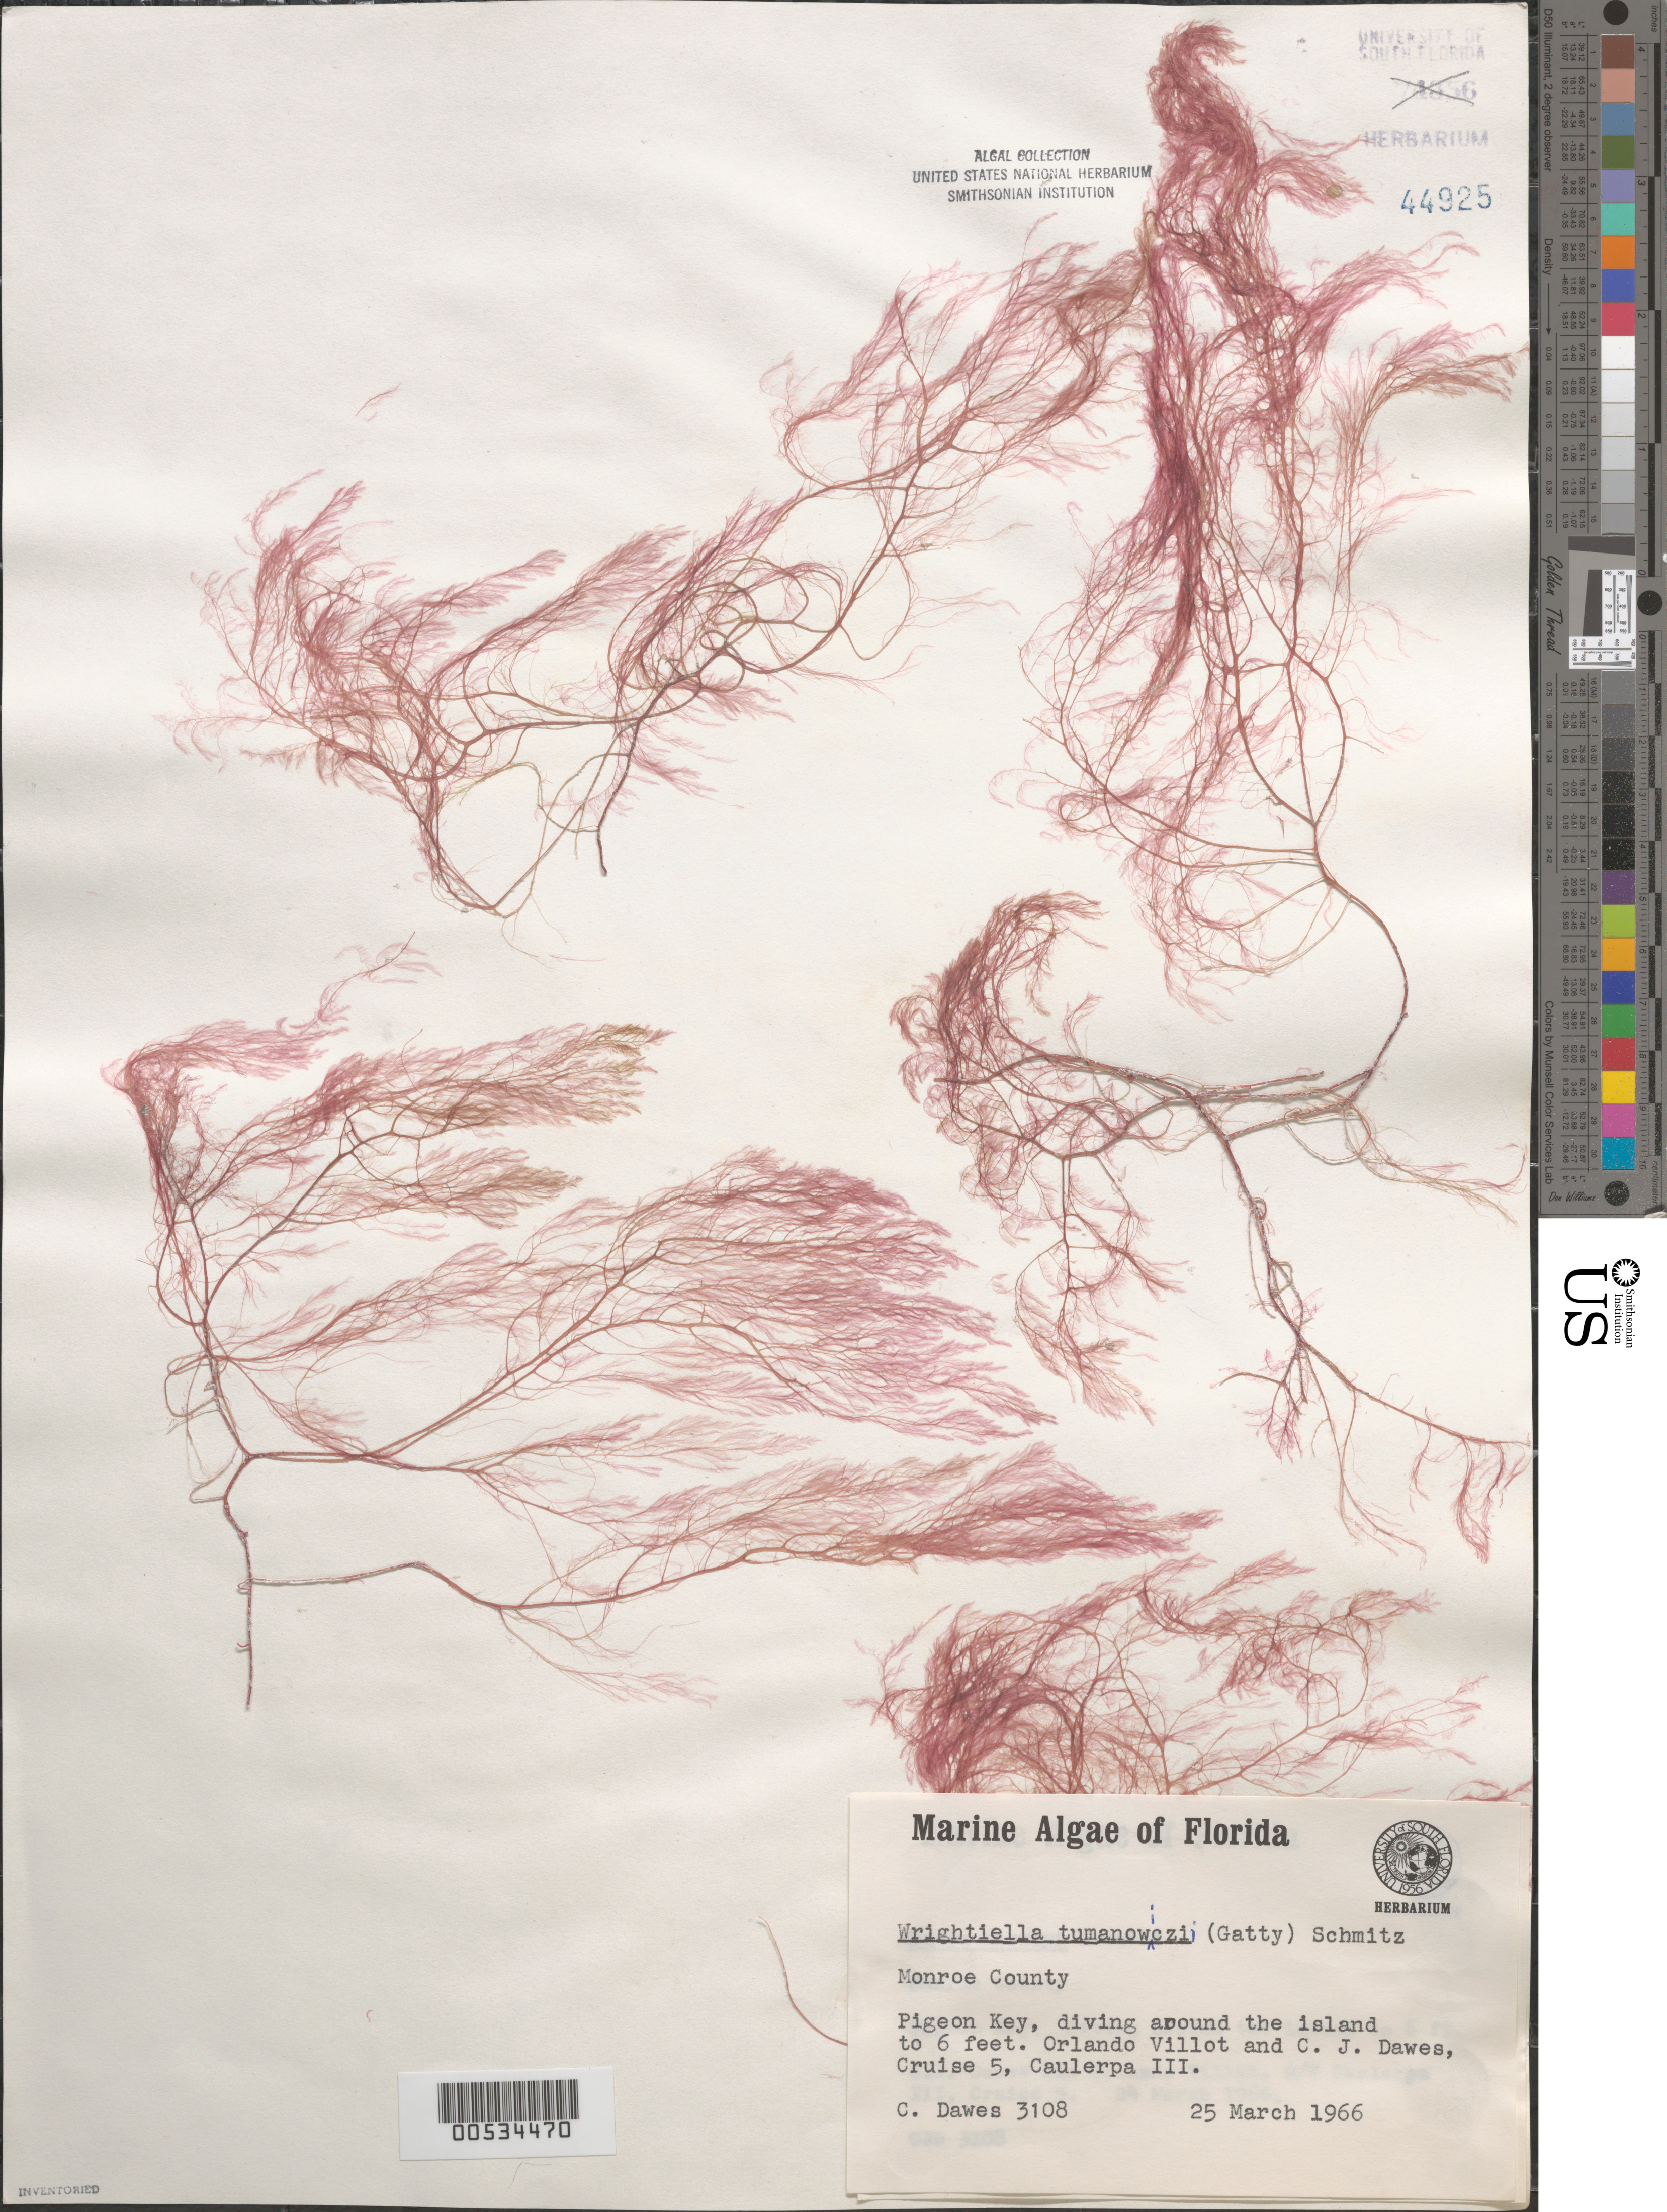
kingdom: Plantae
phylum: Rhodophyta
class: Florideophyceae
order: Ceramiales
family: Rhodomelaceae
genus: Wrightiella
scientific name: Wrightiella tumanowiczii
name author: (Gatty ex Harv.) F. Schmitz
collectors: O. Villot & C. Dawes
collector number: Cjd 3108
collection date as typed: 25 Mar 1966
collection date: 1966-03-25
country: United States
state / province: Florida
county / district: Monroe County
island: Pigeon Key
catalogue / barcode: US 44925